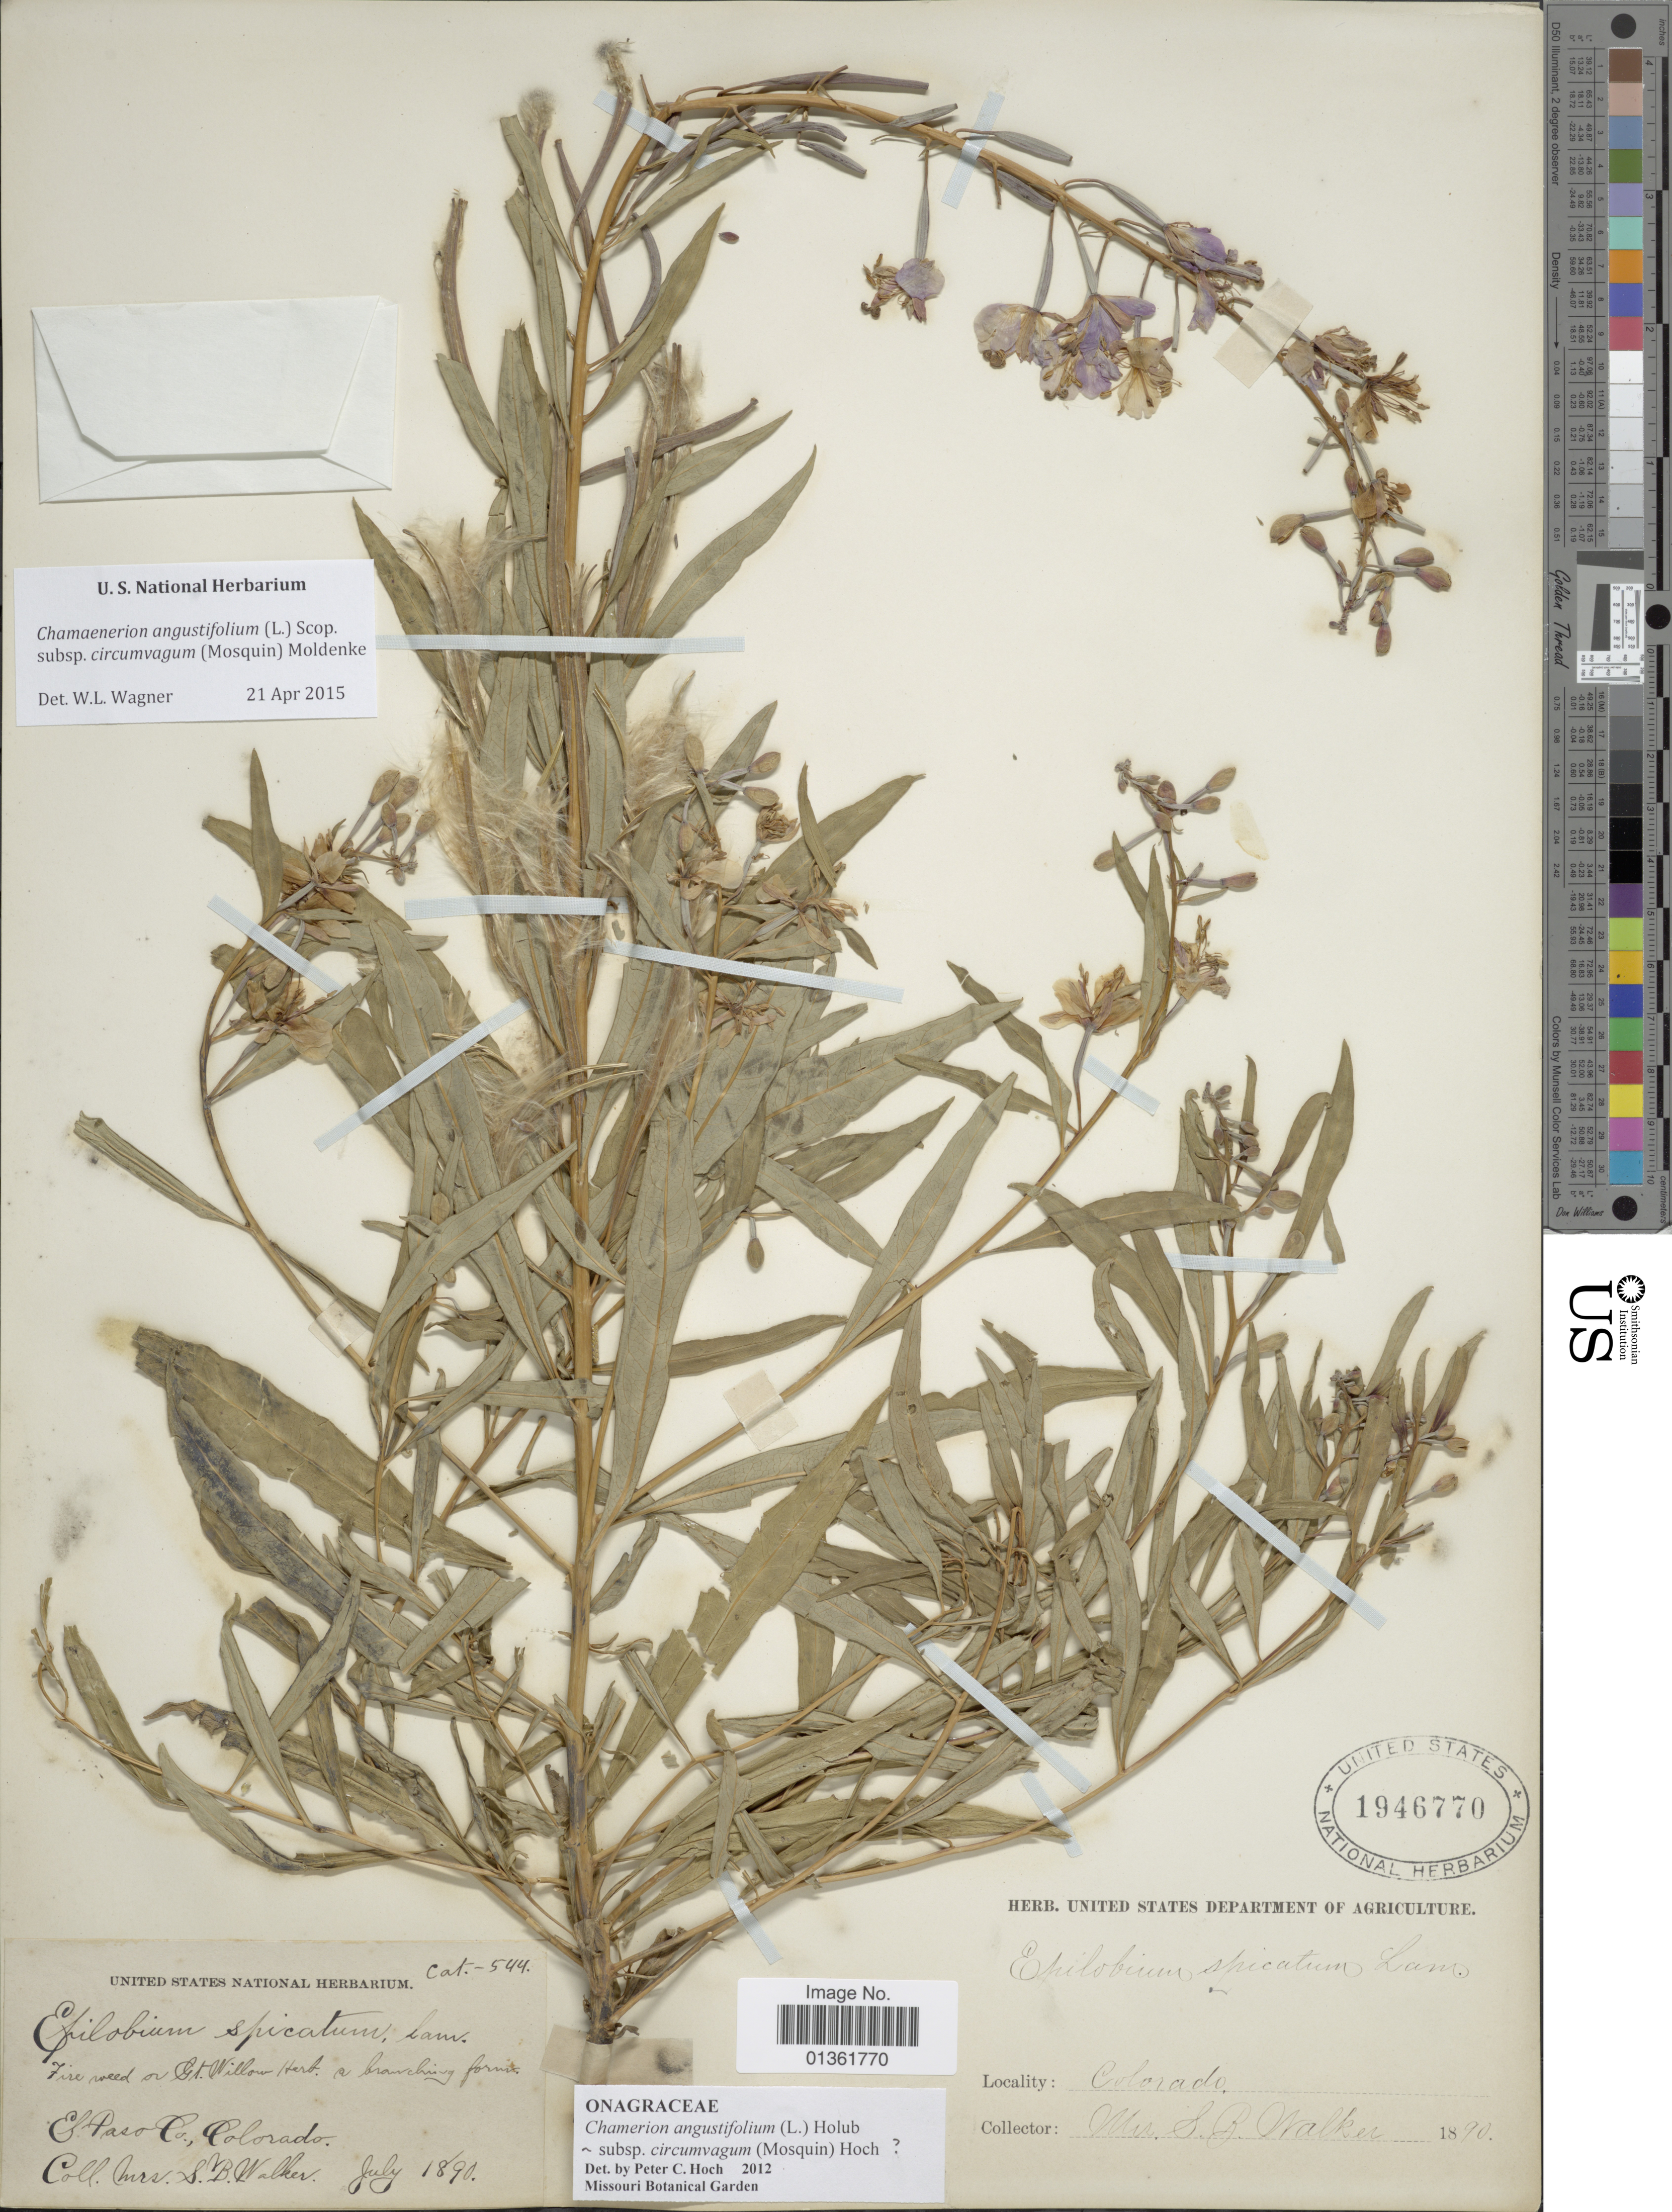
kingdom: Plantae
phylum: Tracheophyta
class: Magnoliopsida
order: Myrtales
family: Onagraceae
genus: Chamaenerion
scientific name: Chamaenerion angustifolium subsp. circumvagum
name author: (Mosquin) Moldenke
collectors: S. Walker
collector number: Cat-544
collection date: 1890-07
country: United States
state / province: Colorado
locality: El Paso Co.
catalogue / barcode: US 1946770